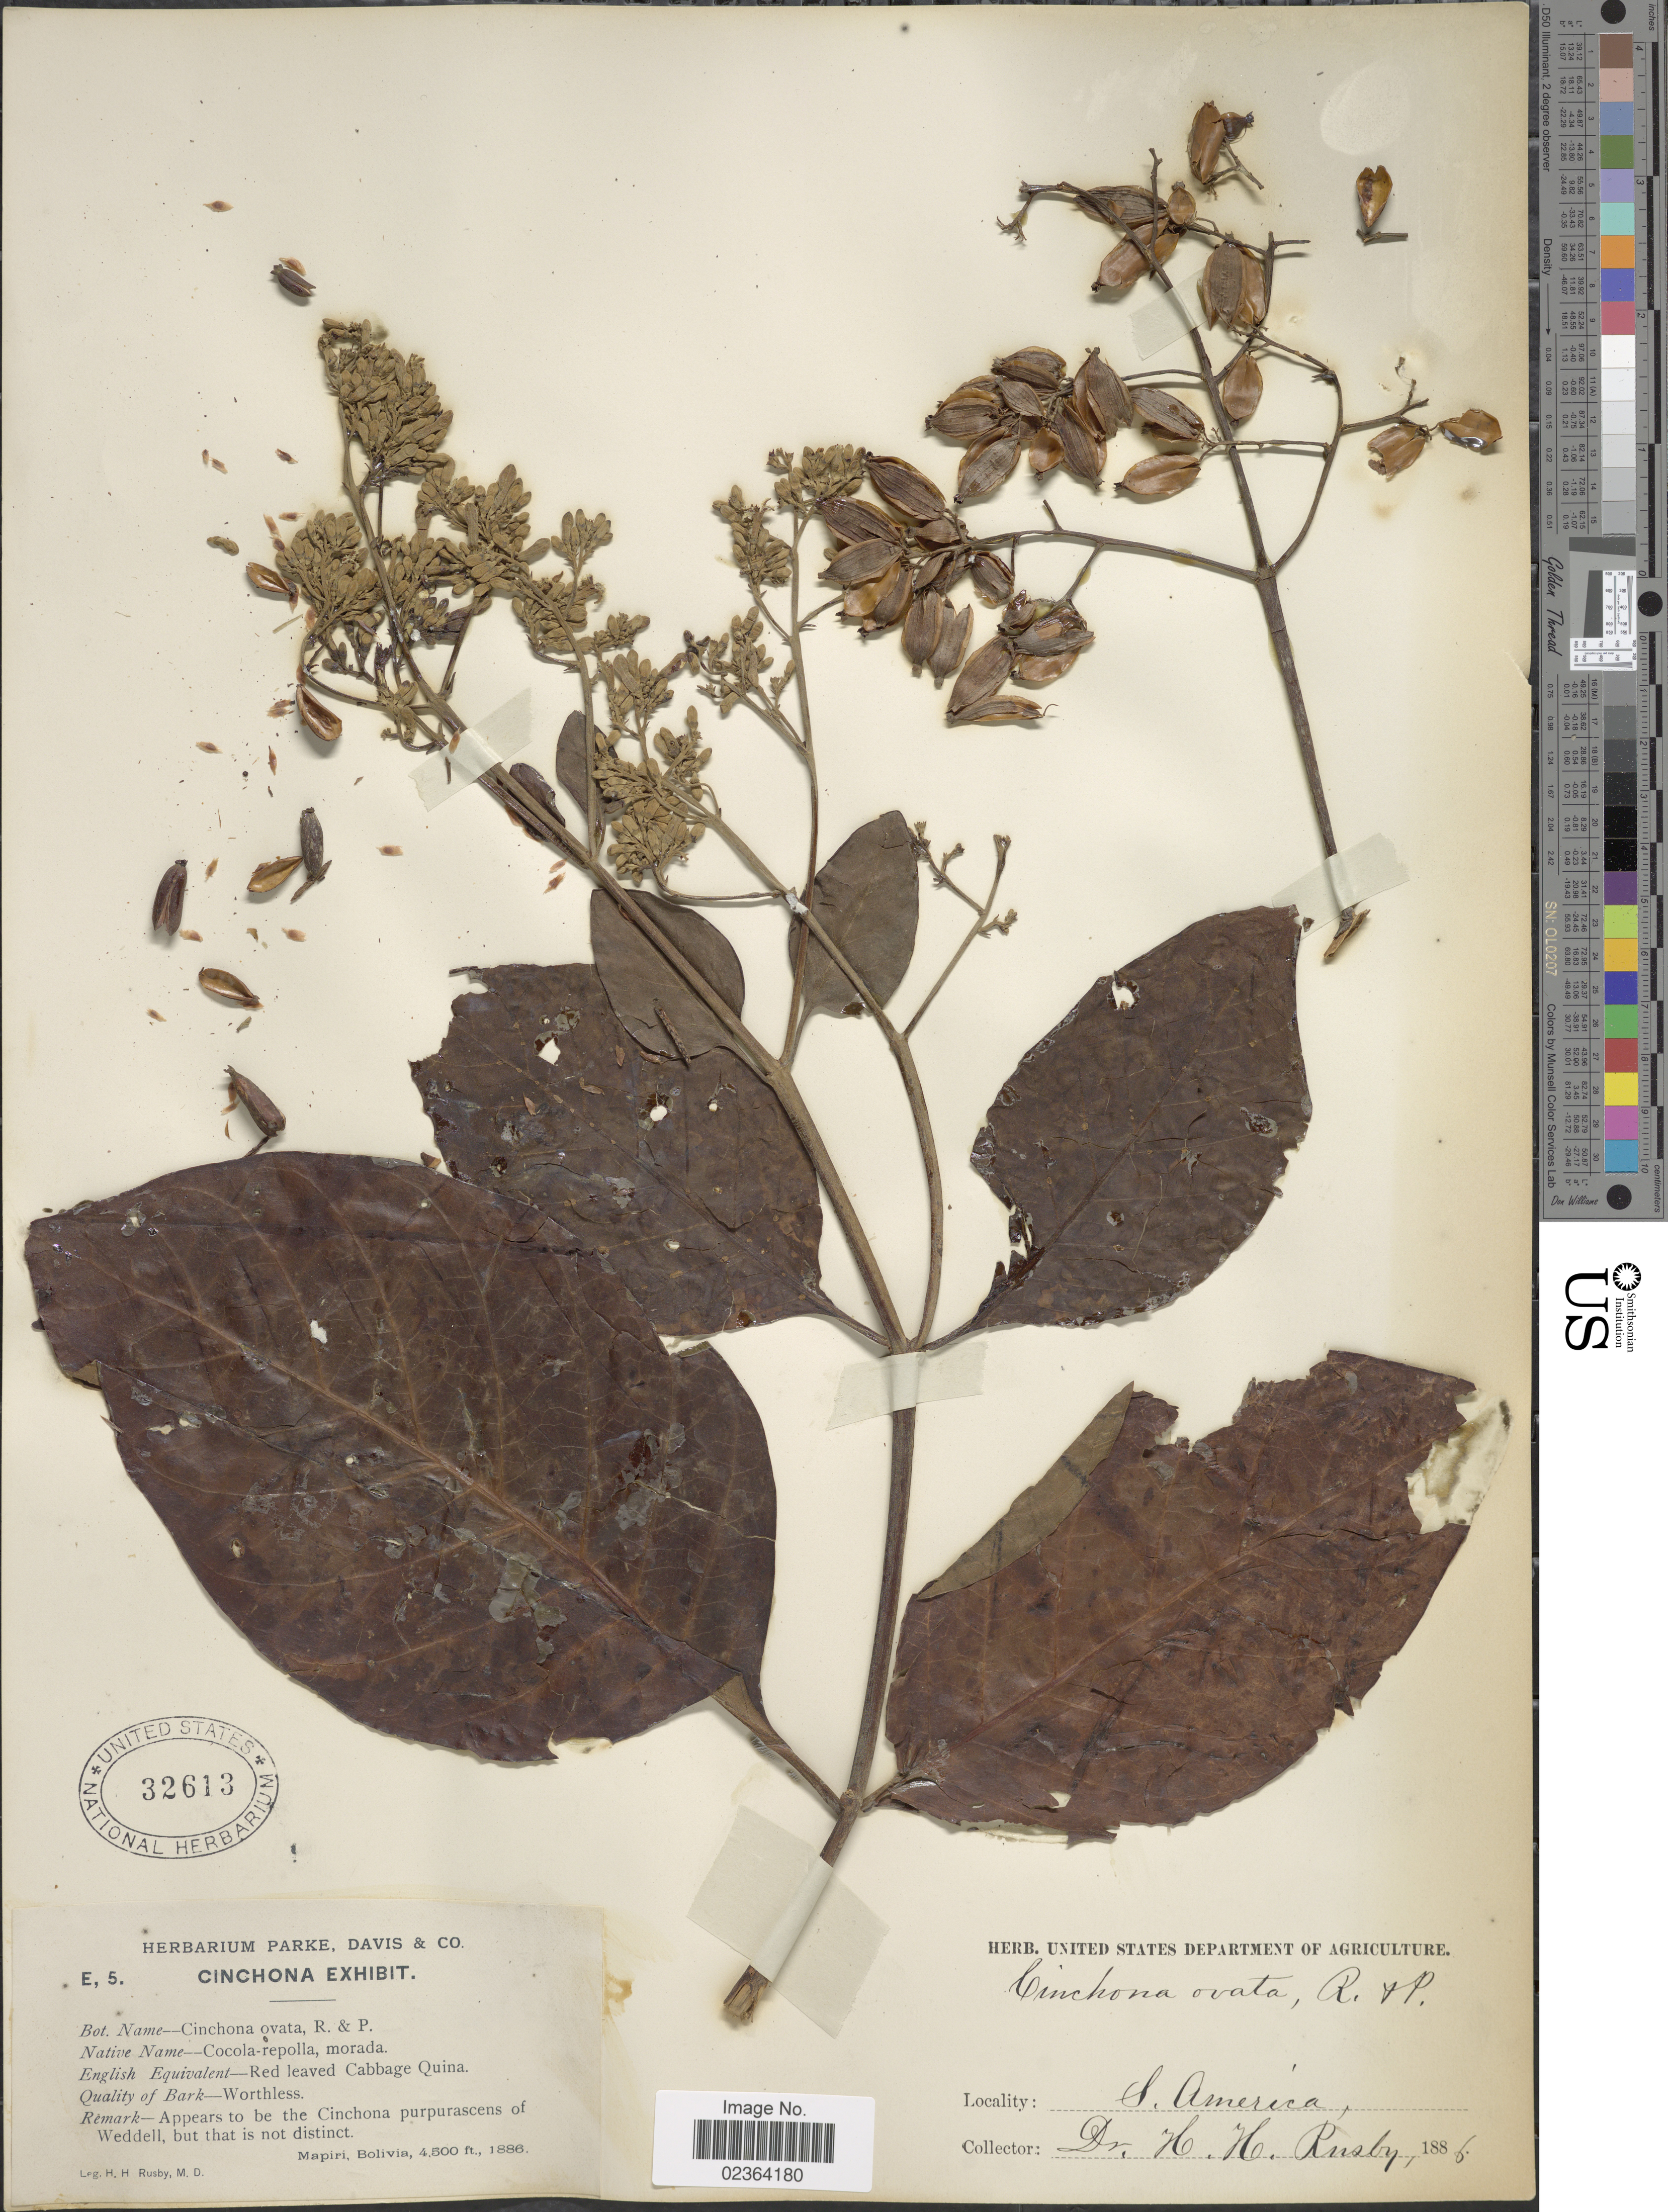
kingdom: Plantae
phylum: Tracheophyta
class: Magnoliopsida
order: Gentianales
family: Rubiaceae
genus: Cinchona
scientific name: Cinchona calisaya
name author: Wedd.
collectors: H. H. Rusby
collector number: E, 5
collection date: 1886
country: Bolivia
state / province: La Páz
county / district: Larecaja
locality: Mapiri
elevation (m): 1372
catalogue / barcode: US 32613